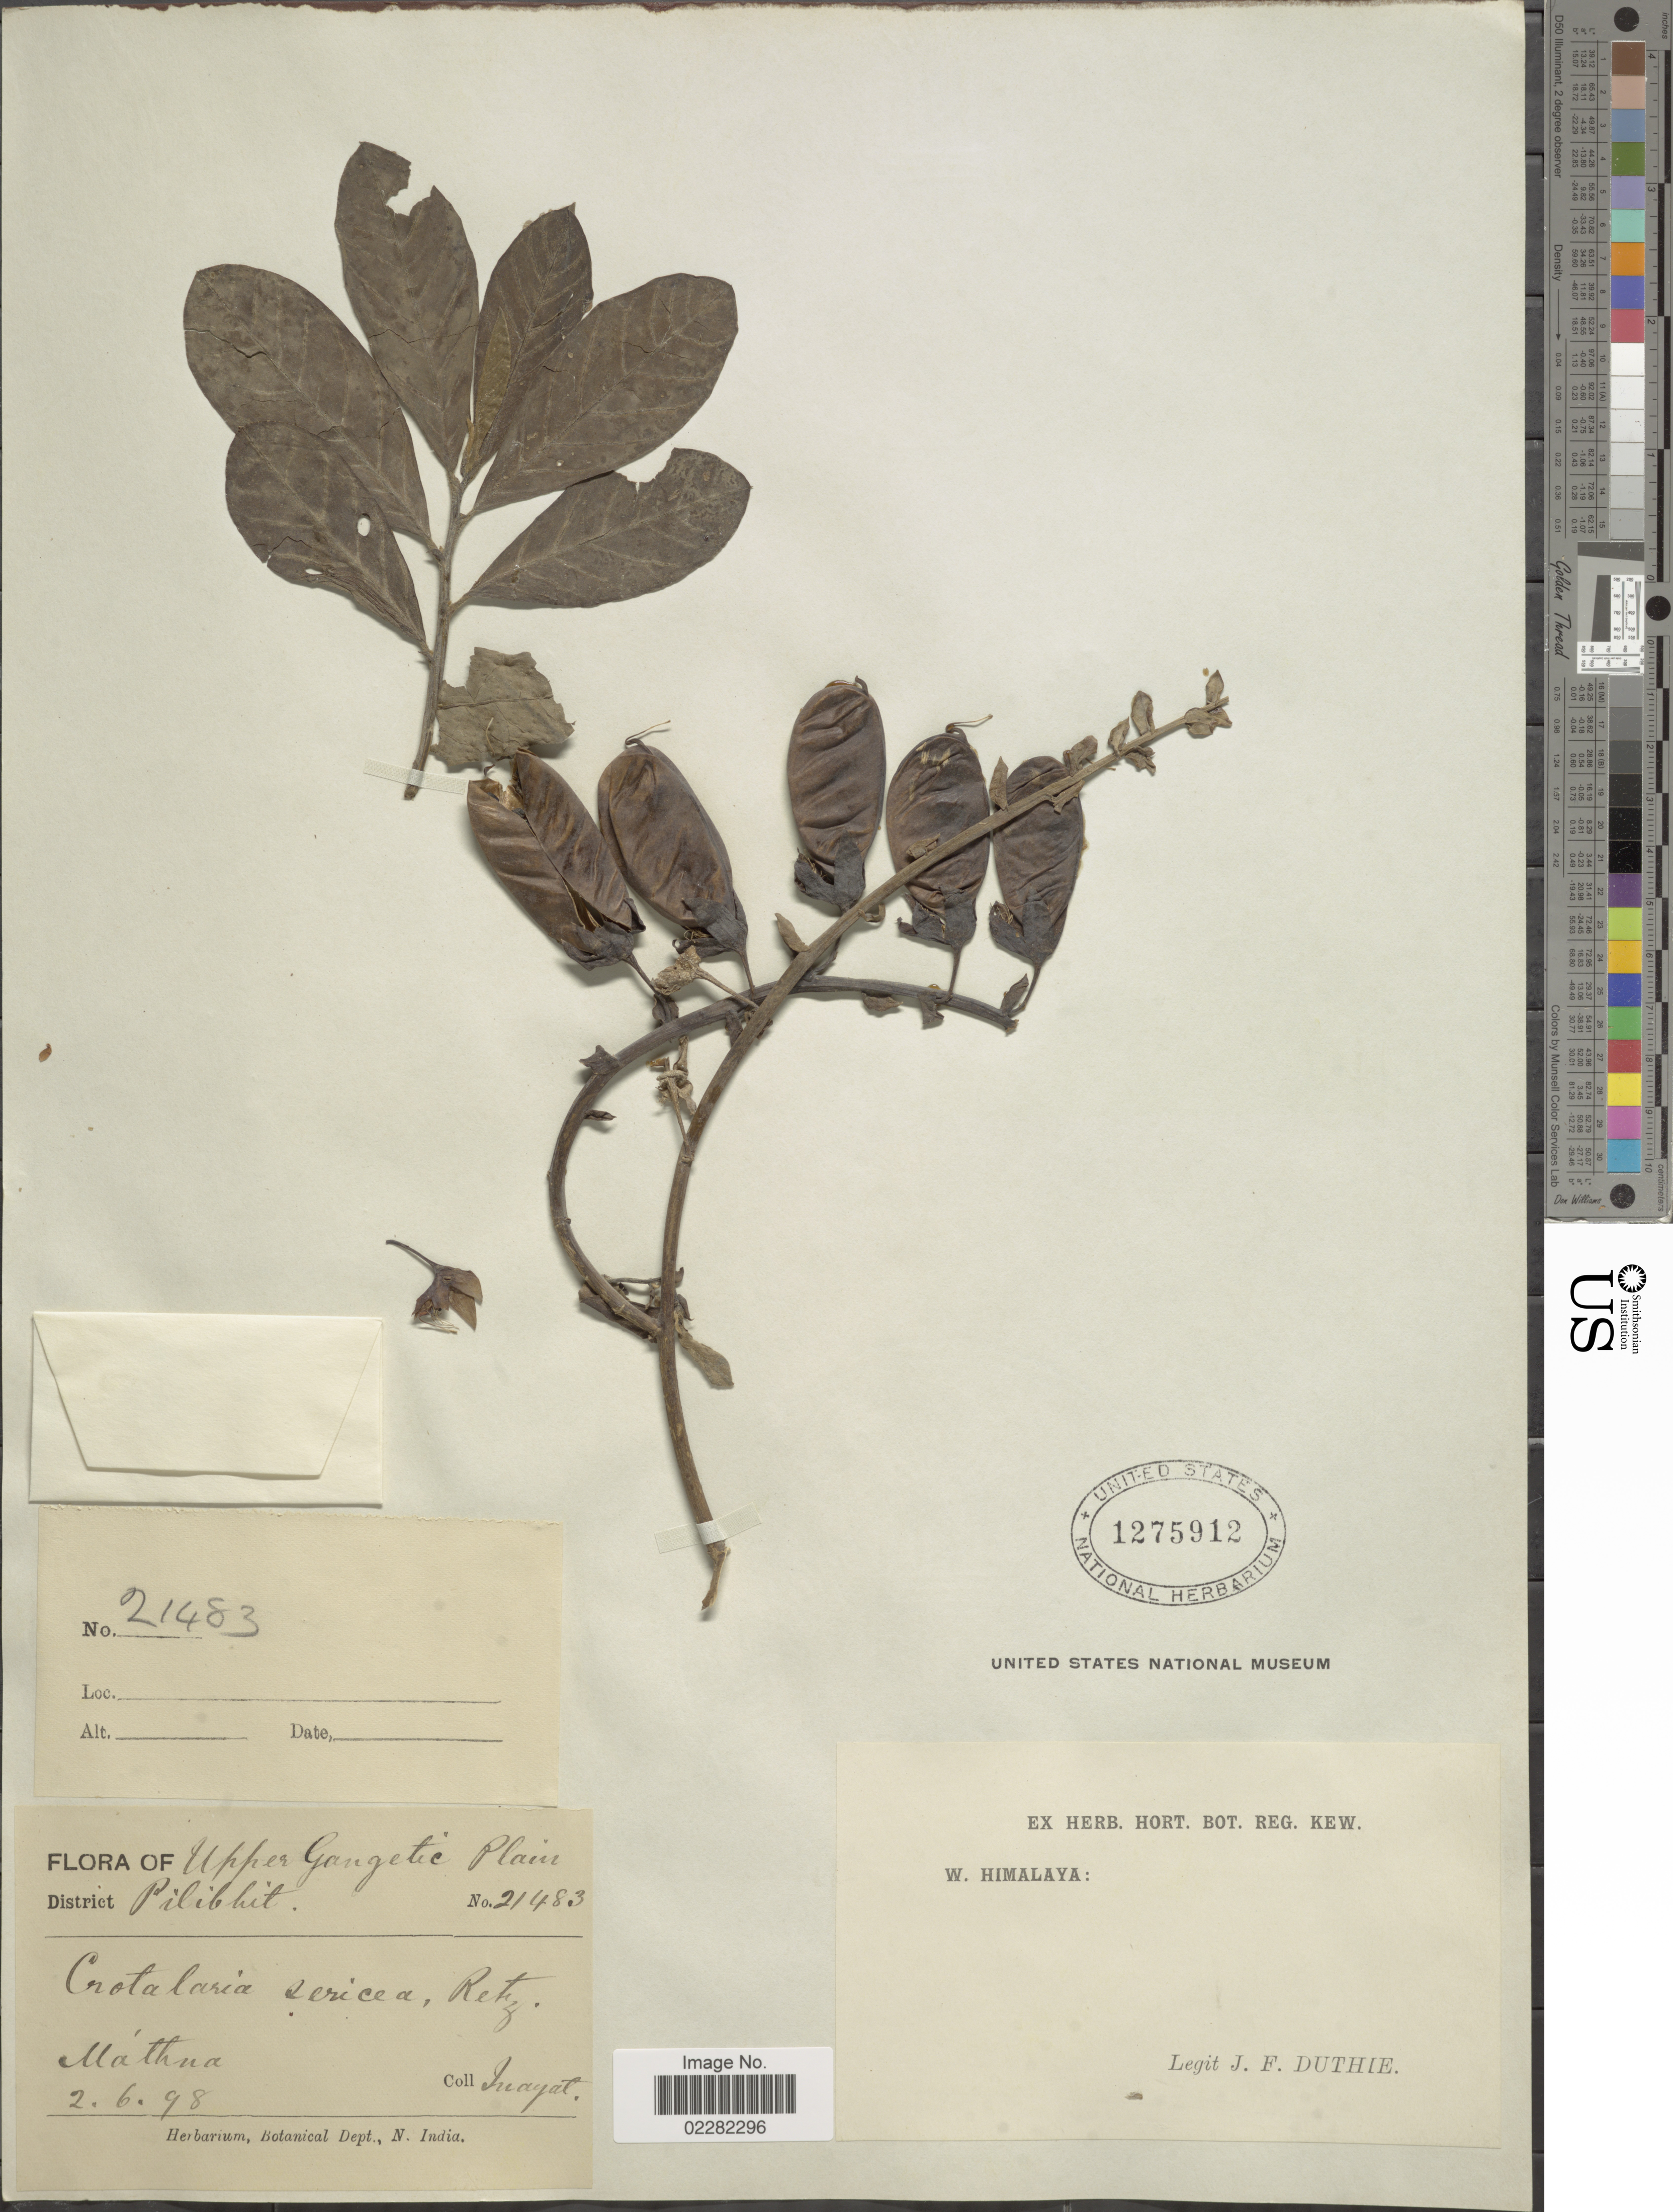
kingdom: Plantae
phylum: Tracheophyta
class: Magnoliopsida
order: Fabales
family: Fabaceae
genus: Crotalaria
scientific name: Crotalaria spectabilis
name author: Roth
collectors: -. Inayat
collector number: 21483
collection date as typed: Transcribed d/m/y: 2/6/98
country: India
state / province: Uttar Pradesh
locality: Upper Gangetic Plain, W. Himalaya District Pilibhit, Mathna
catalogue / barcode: US 1275912